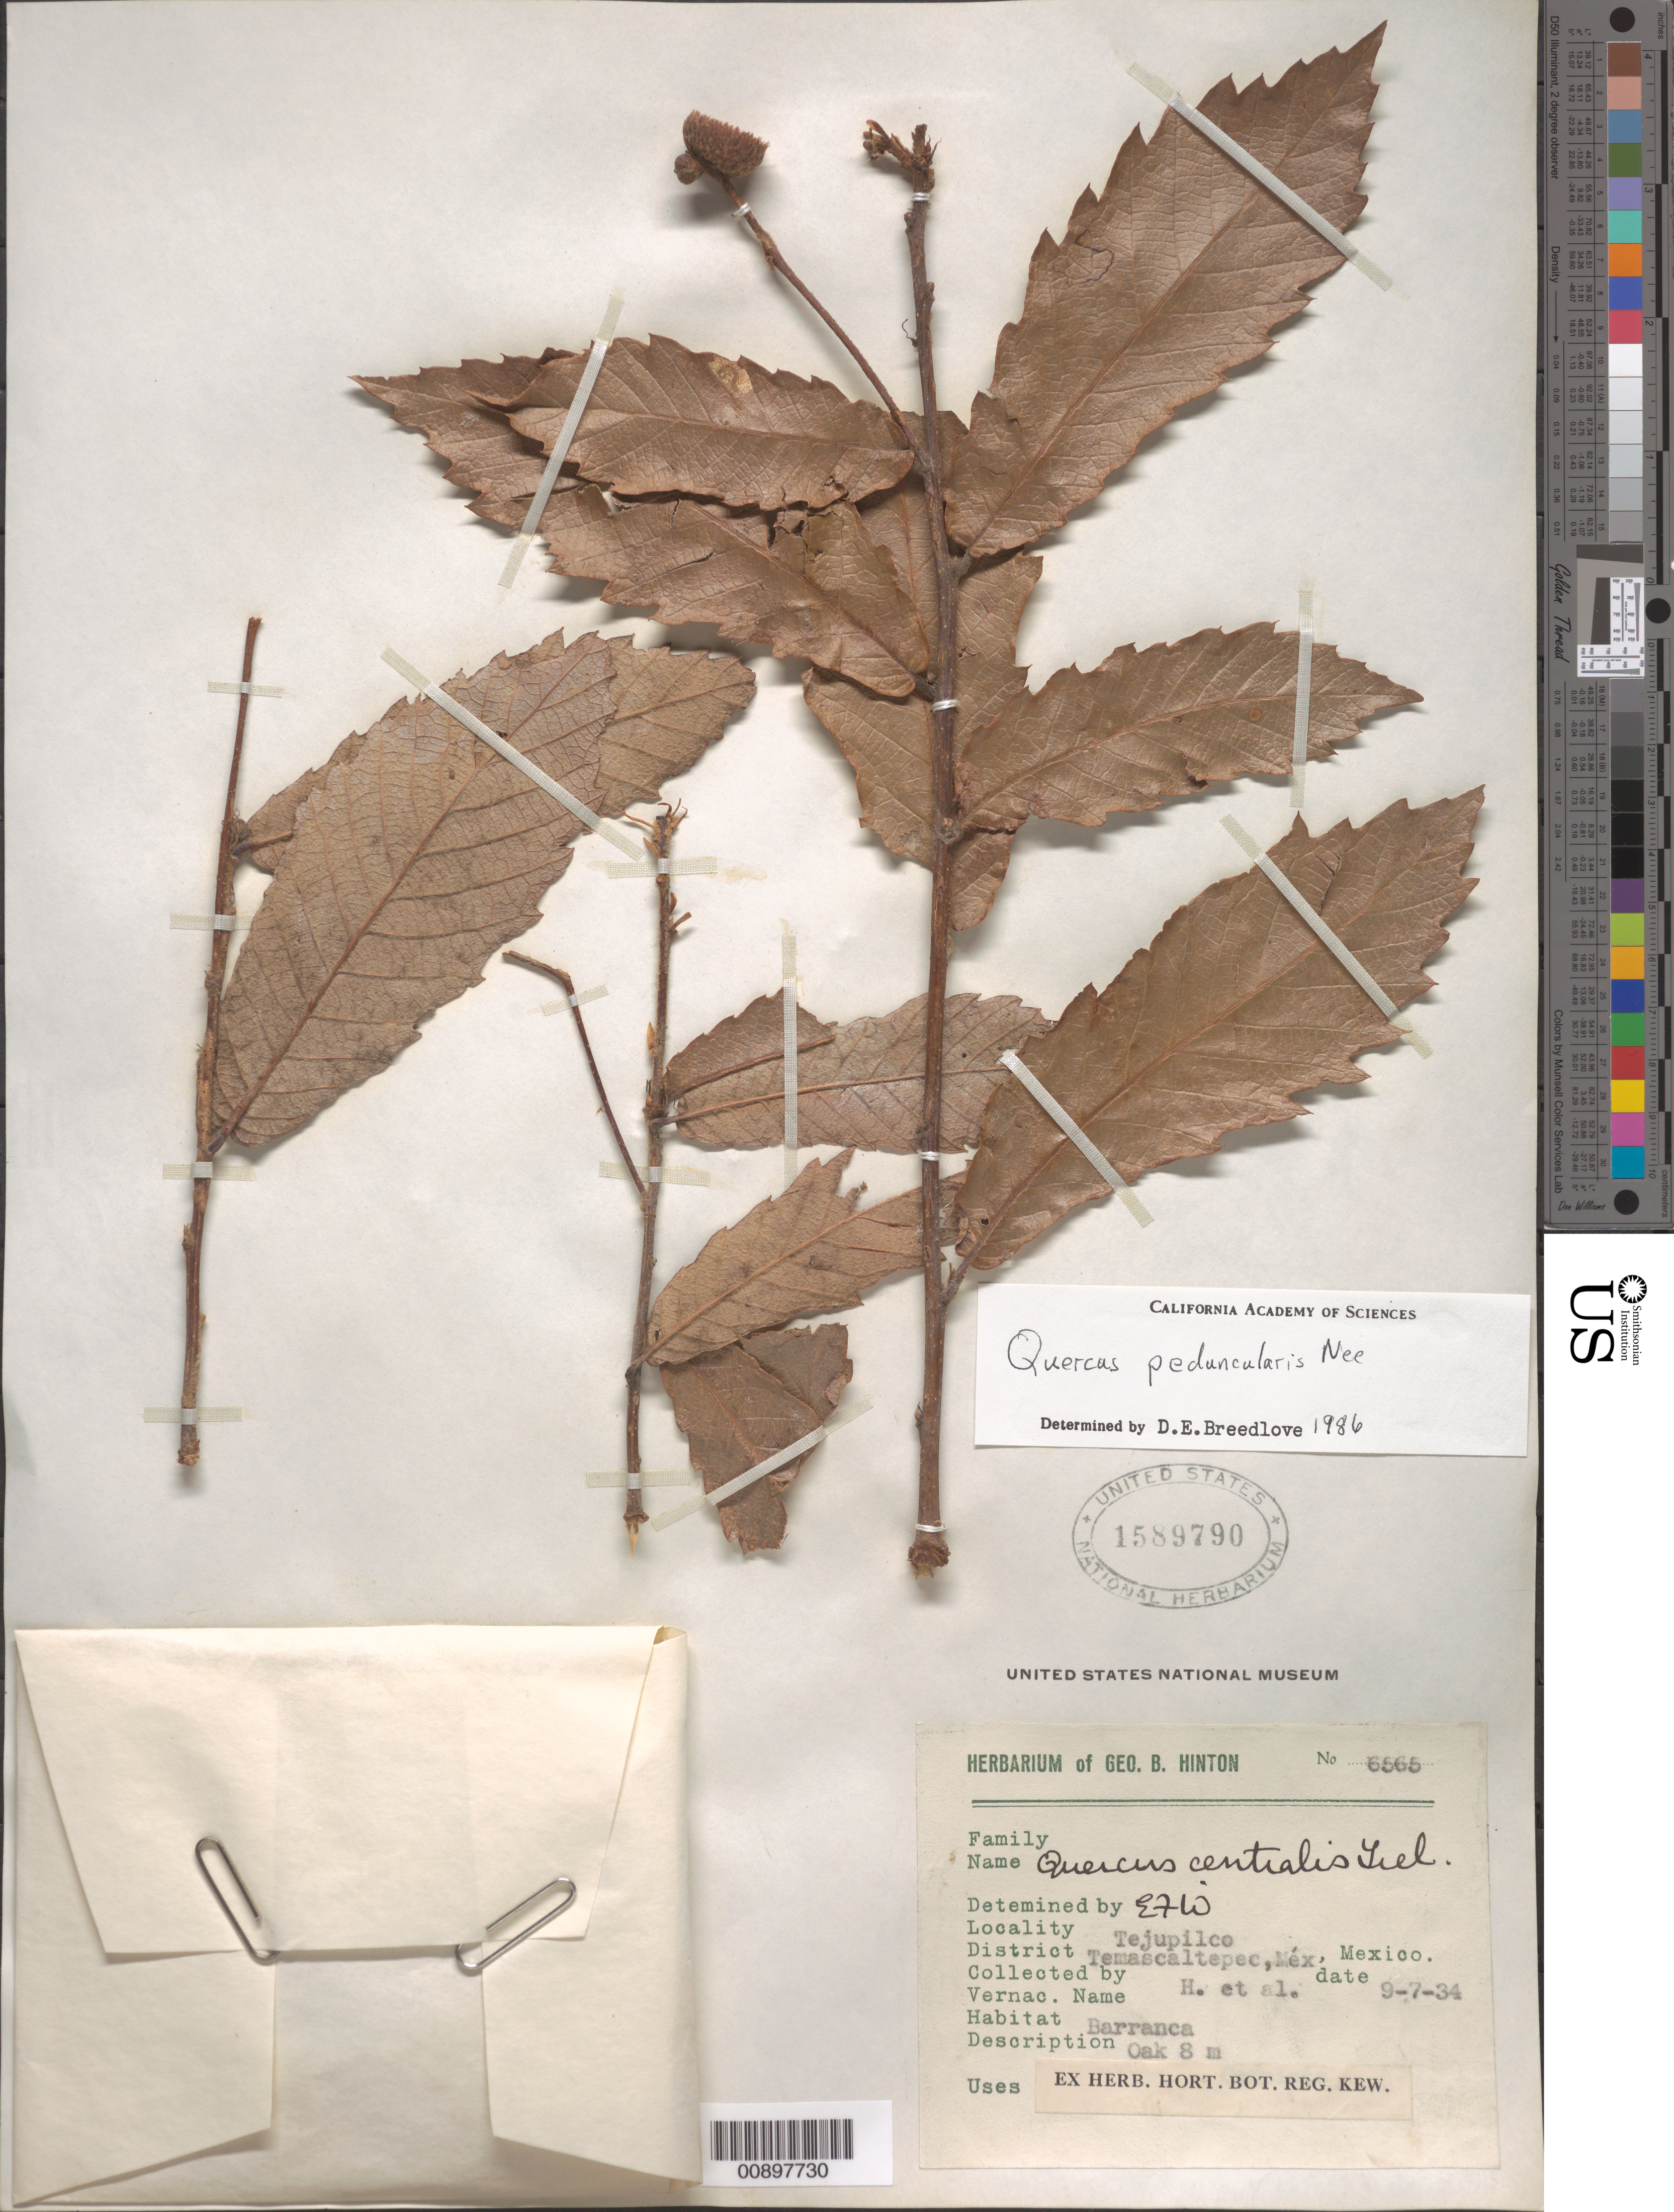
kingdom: Plantae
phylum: Tracheophyta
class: Magnoliopsida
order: Fagales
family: Fagaceae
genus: Quercus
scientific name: Quercus peduncularis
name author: Née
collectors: G. B. Hinton & et al.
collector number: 6565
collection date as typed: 07 Sep 1934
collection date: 1934-09-07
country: Mexico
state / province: México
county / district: Temascaltepec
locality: Tejupilco, District of Temascaltepec, State of Mexico.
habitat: Barranca.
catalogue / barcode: US 1589790